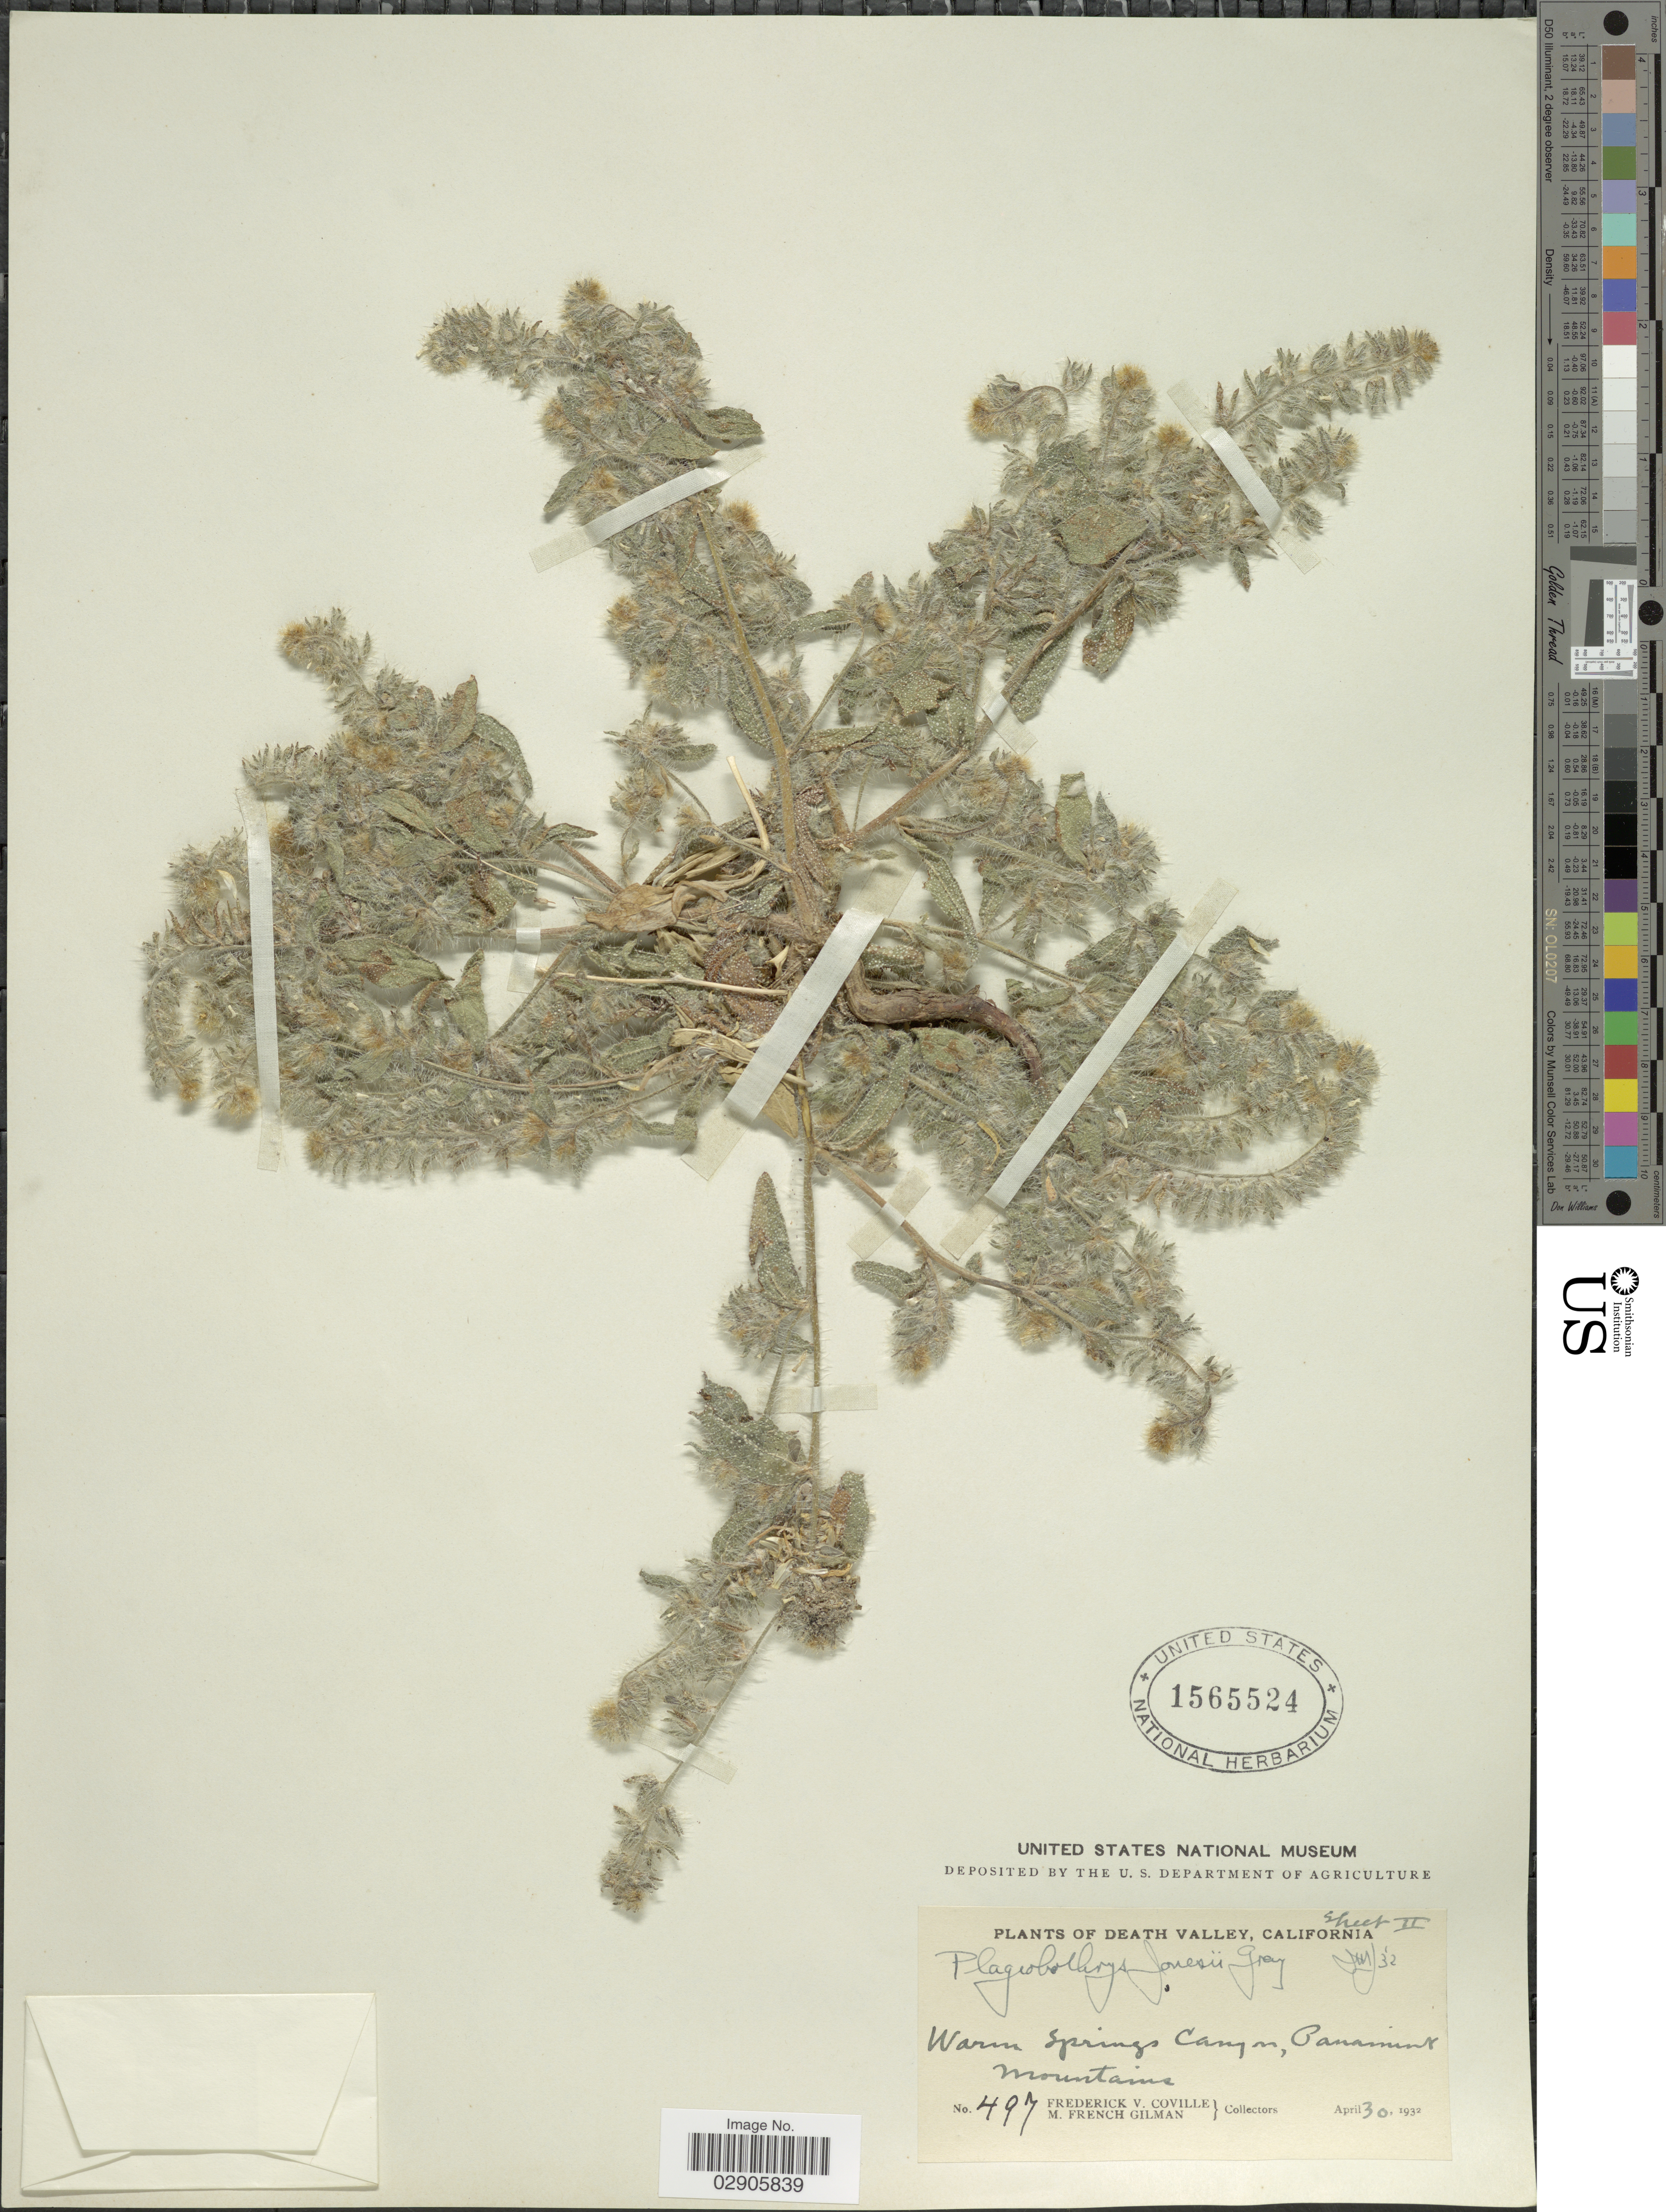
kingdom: Plantae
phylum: Tracheophyta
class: Magnoliopsida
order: Boraginales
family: Boraginaceae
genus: Plagiobothrys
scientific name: Plagiobothrys jonesii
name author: A. Gray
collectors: F. V. Coville & M. F. Gilman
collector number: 497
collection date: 1932-04-30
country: United States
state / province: California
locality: Death Valley. Warm Springs Canyon, Panamint mountains.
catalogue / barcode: US 1565524